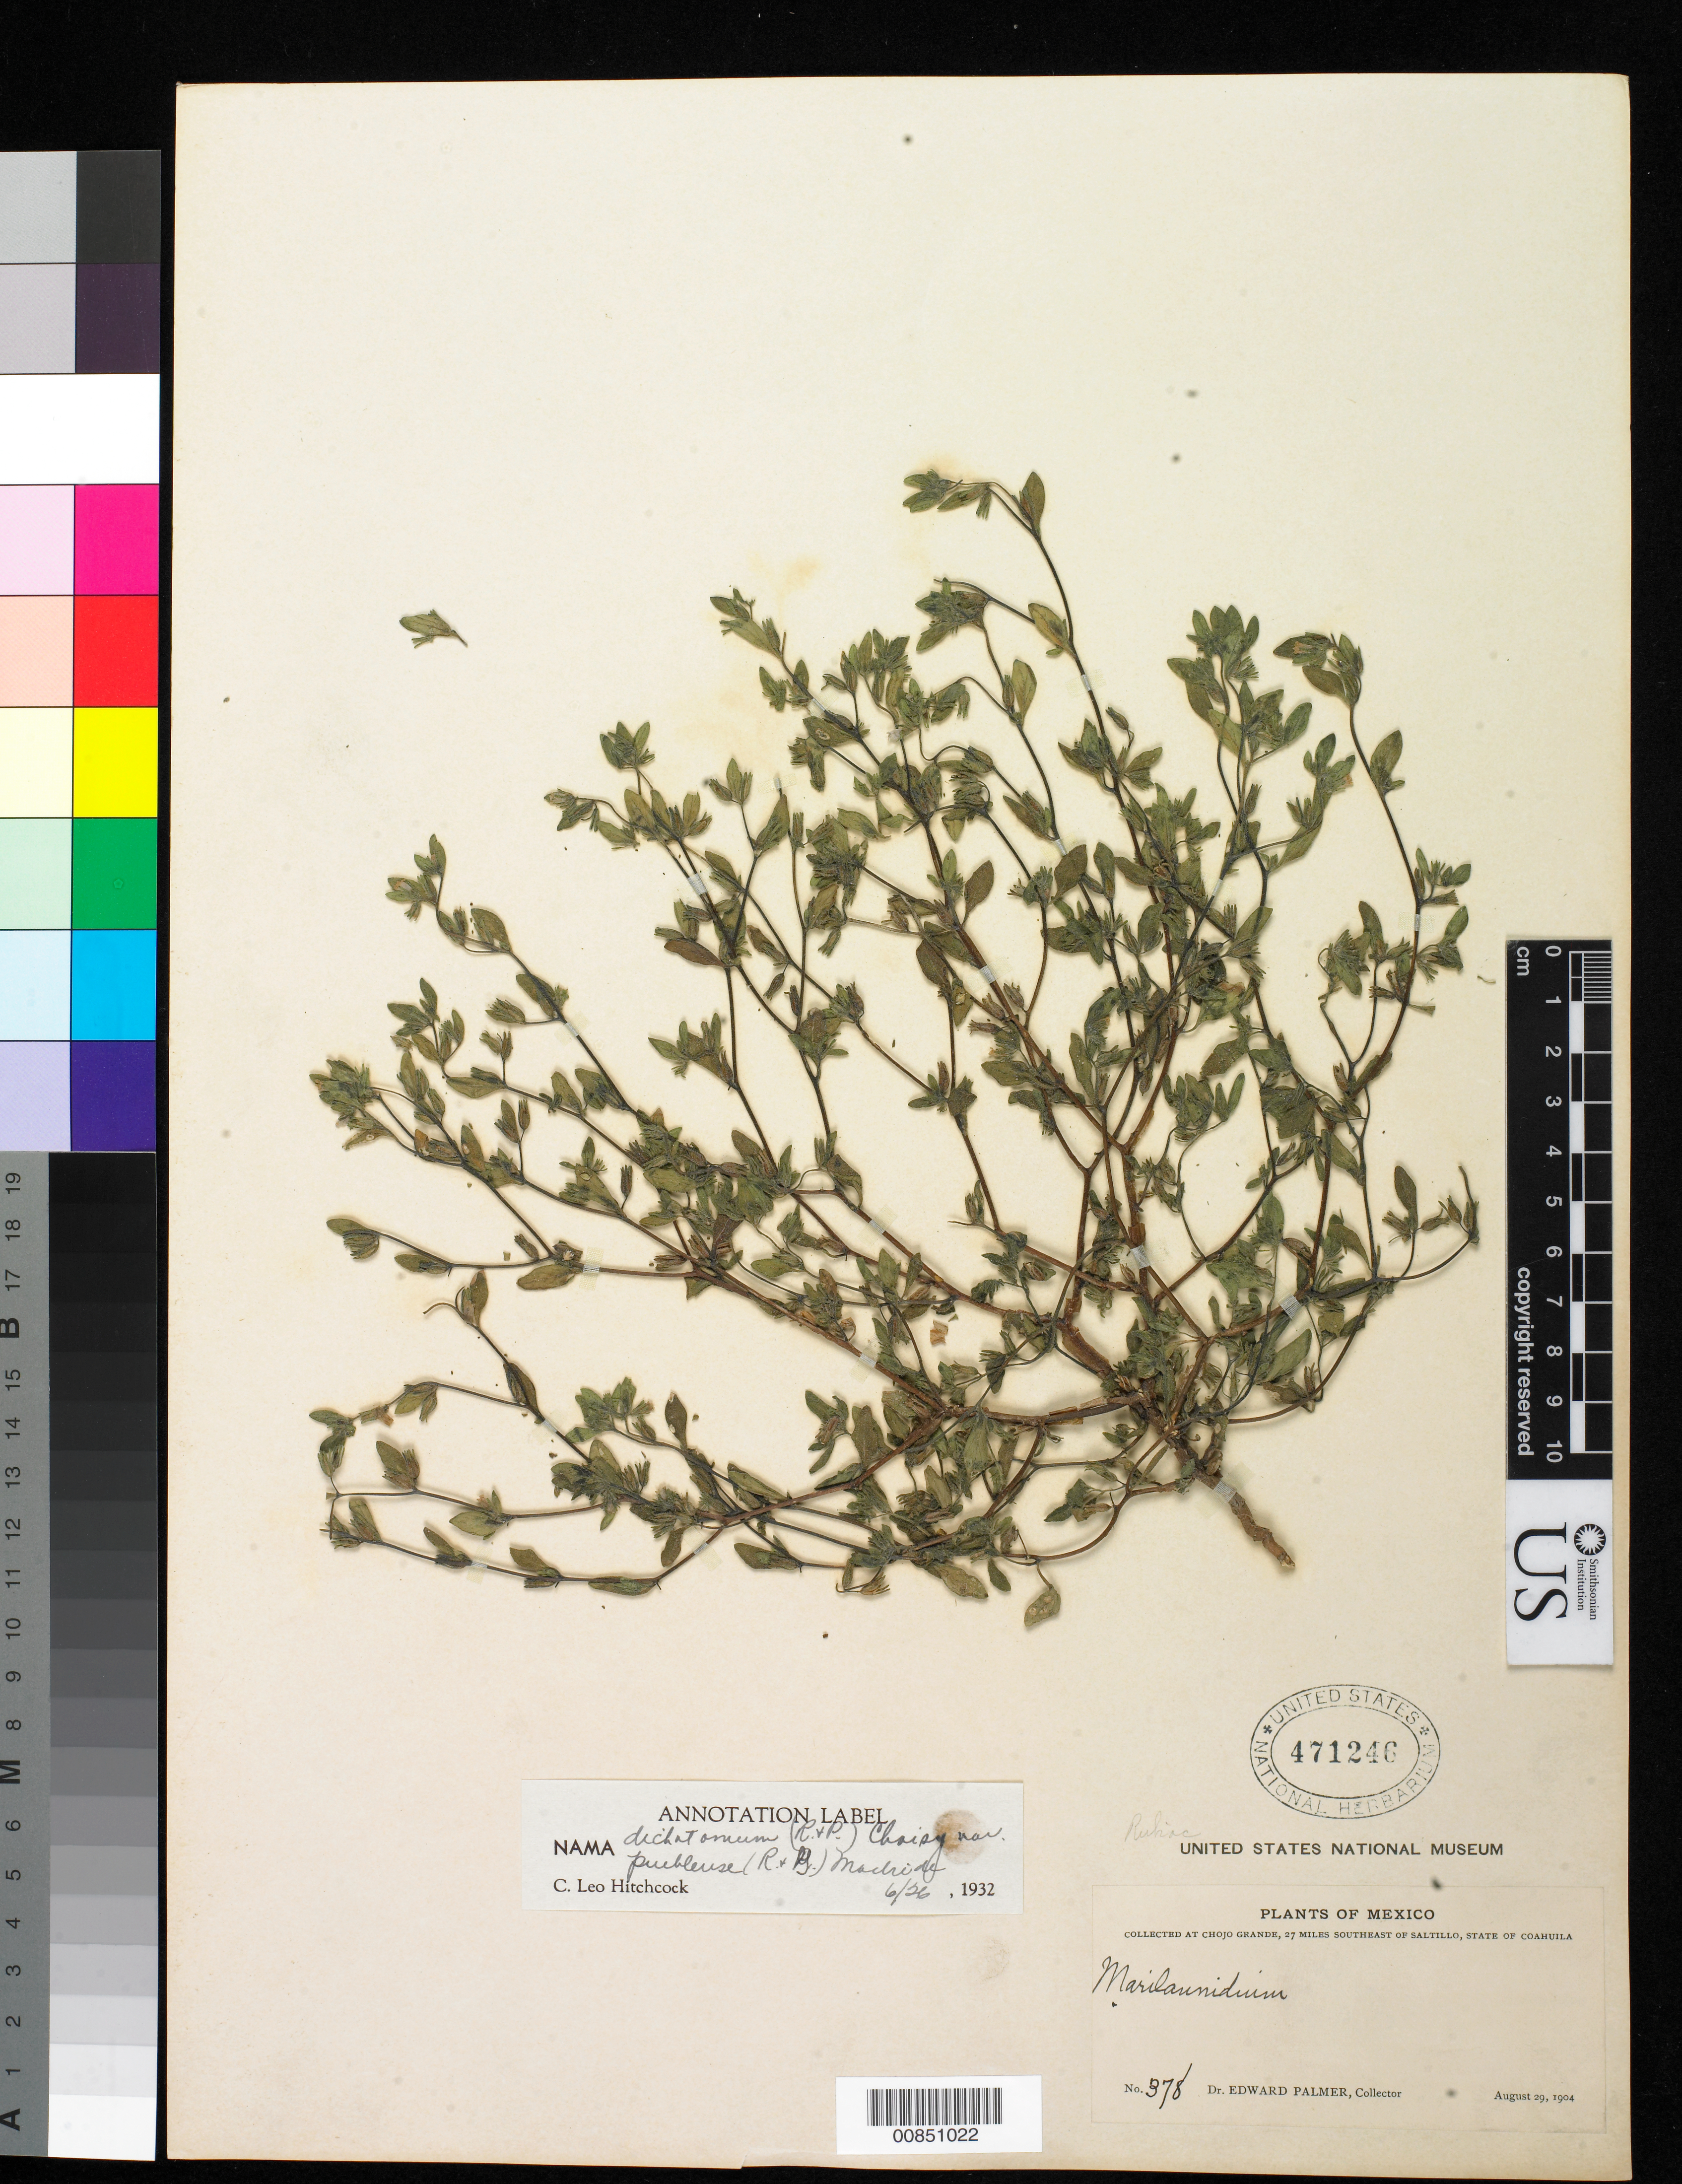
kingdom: Plantae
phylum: Tracheophyta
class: Magnoliopsida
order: Boraginales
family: Namaceae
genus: Nama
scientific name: Nama dichotoma var. pueblensis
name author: (B.L. Rob. & Greenm.) J.F. Macbr.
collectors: E. Palmer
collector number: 378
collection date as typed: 29 Aug 1904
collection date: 1904-08-29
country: Mexico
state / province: Coahuila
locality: Chojo Grande, 27 miles southeast of Saltillo, Coahuila.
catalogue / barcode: US 471246